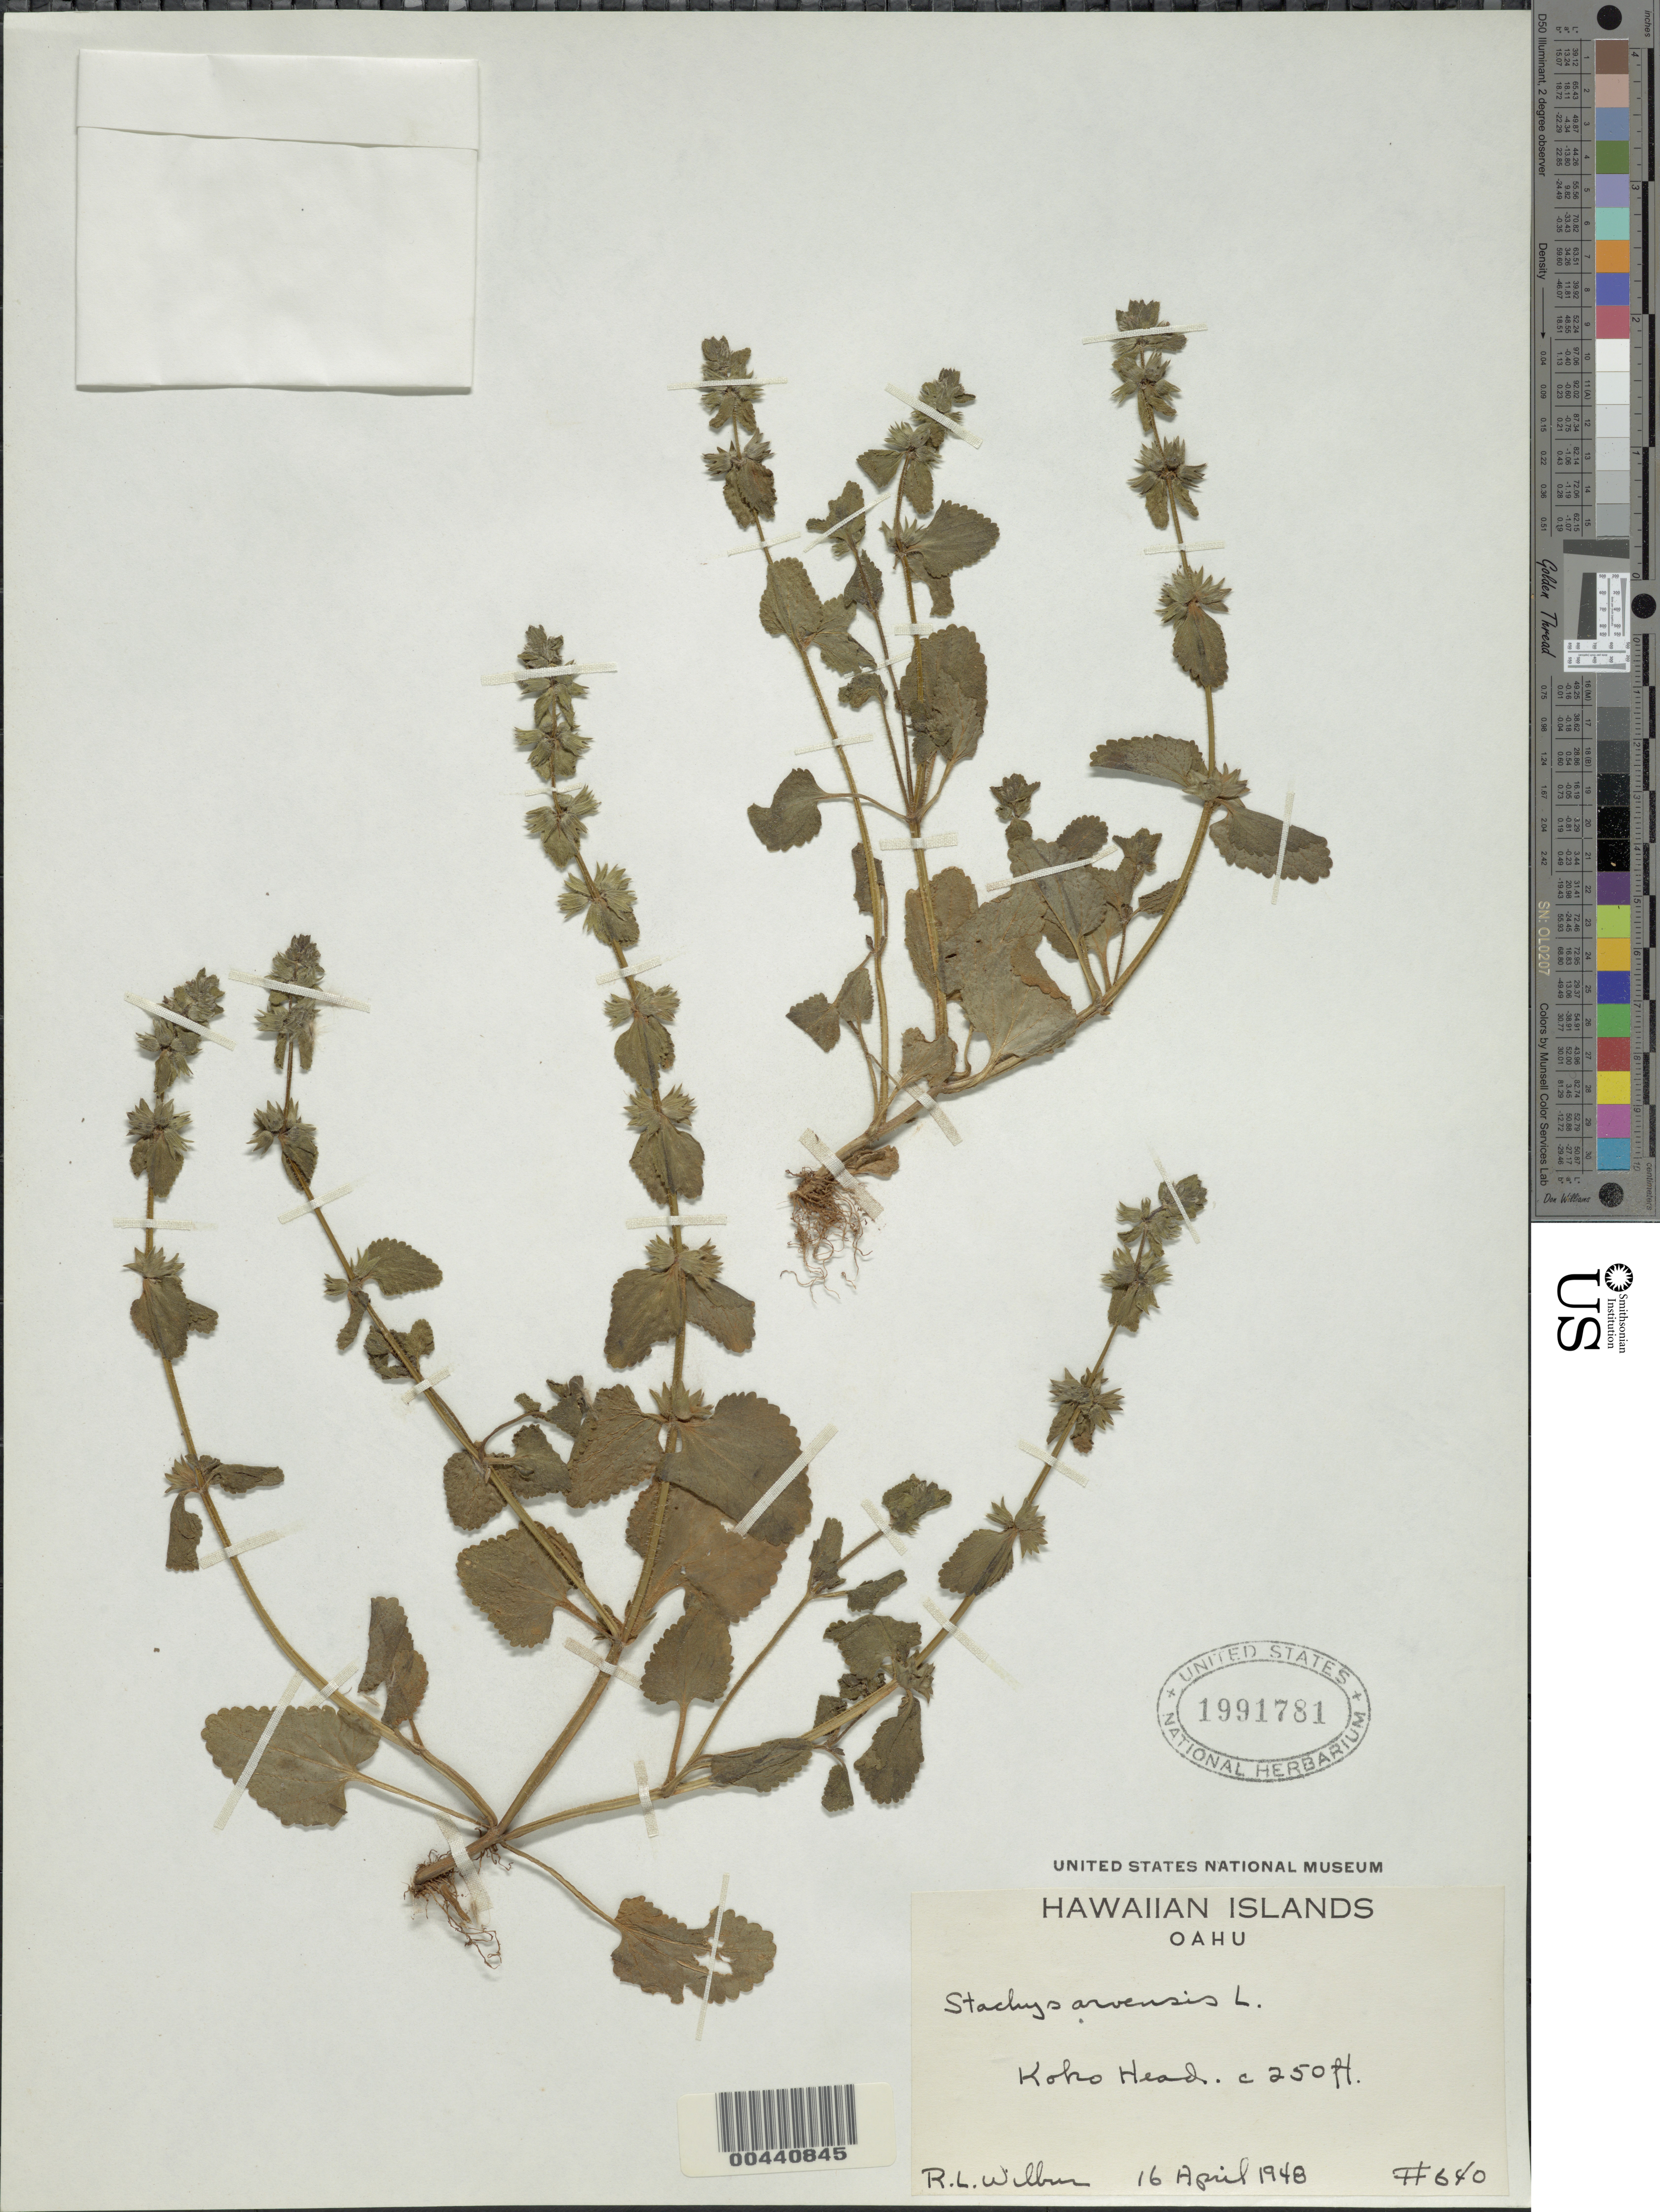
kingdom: Plantae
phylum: Tracheophyta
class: Magnoliopsida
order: Lamiales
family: Lamiaceae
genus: Stachys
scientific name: Stachys arvensis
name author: (L.) L.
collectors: R. L. Wilbur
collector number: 640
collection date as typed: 16 Apr 1948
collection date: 1948-04-16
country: United States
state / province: Hawaii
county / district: Honolulu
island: Oahu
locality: Koko Head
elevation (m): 76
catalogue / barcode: US 1991781